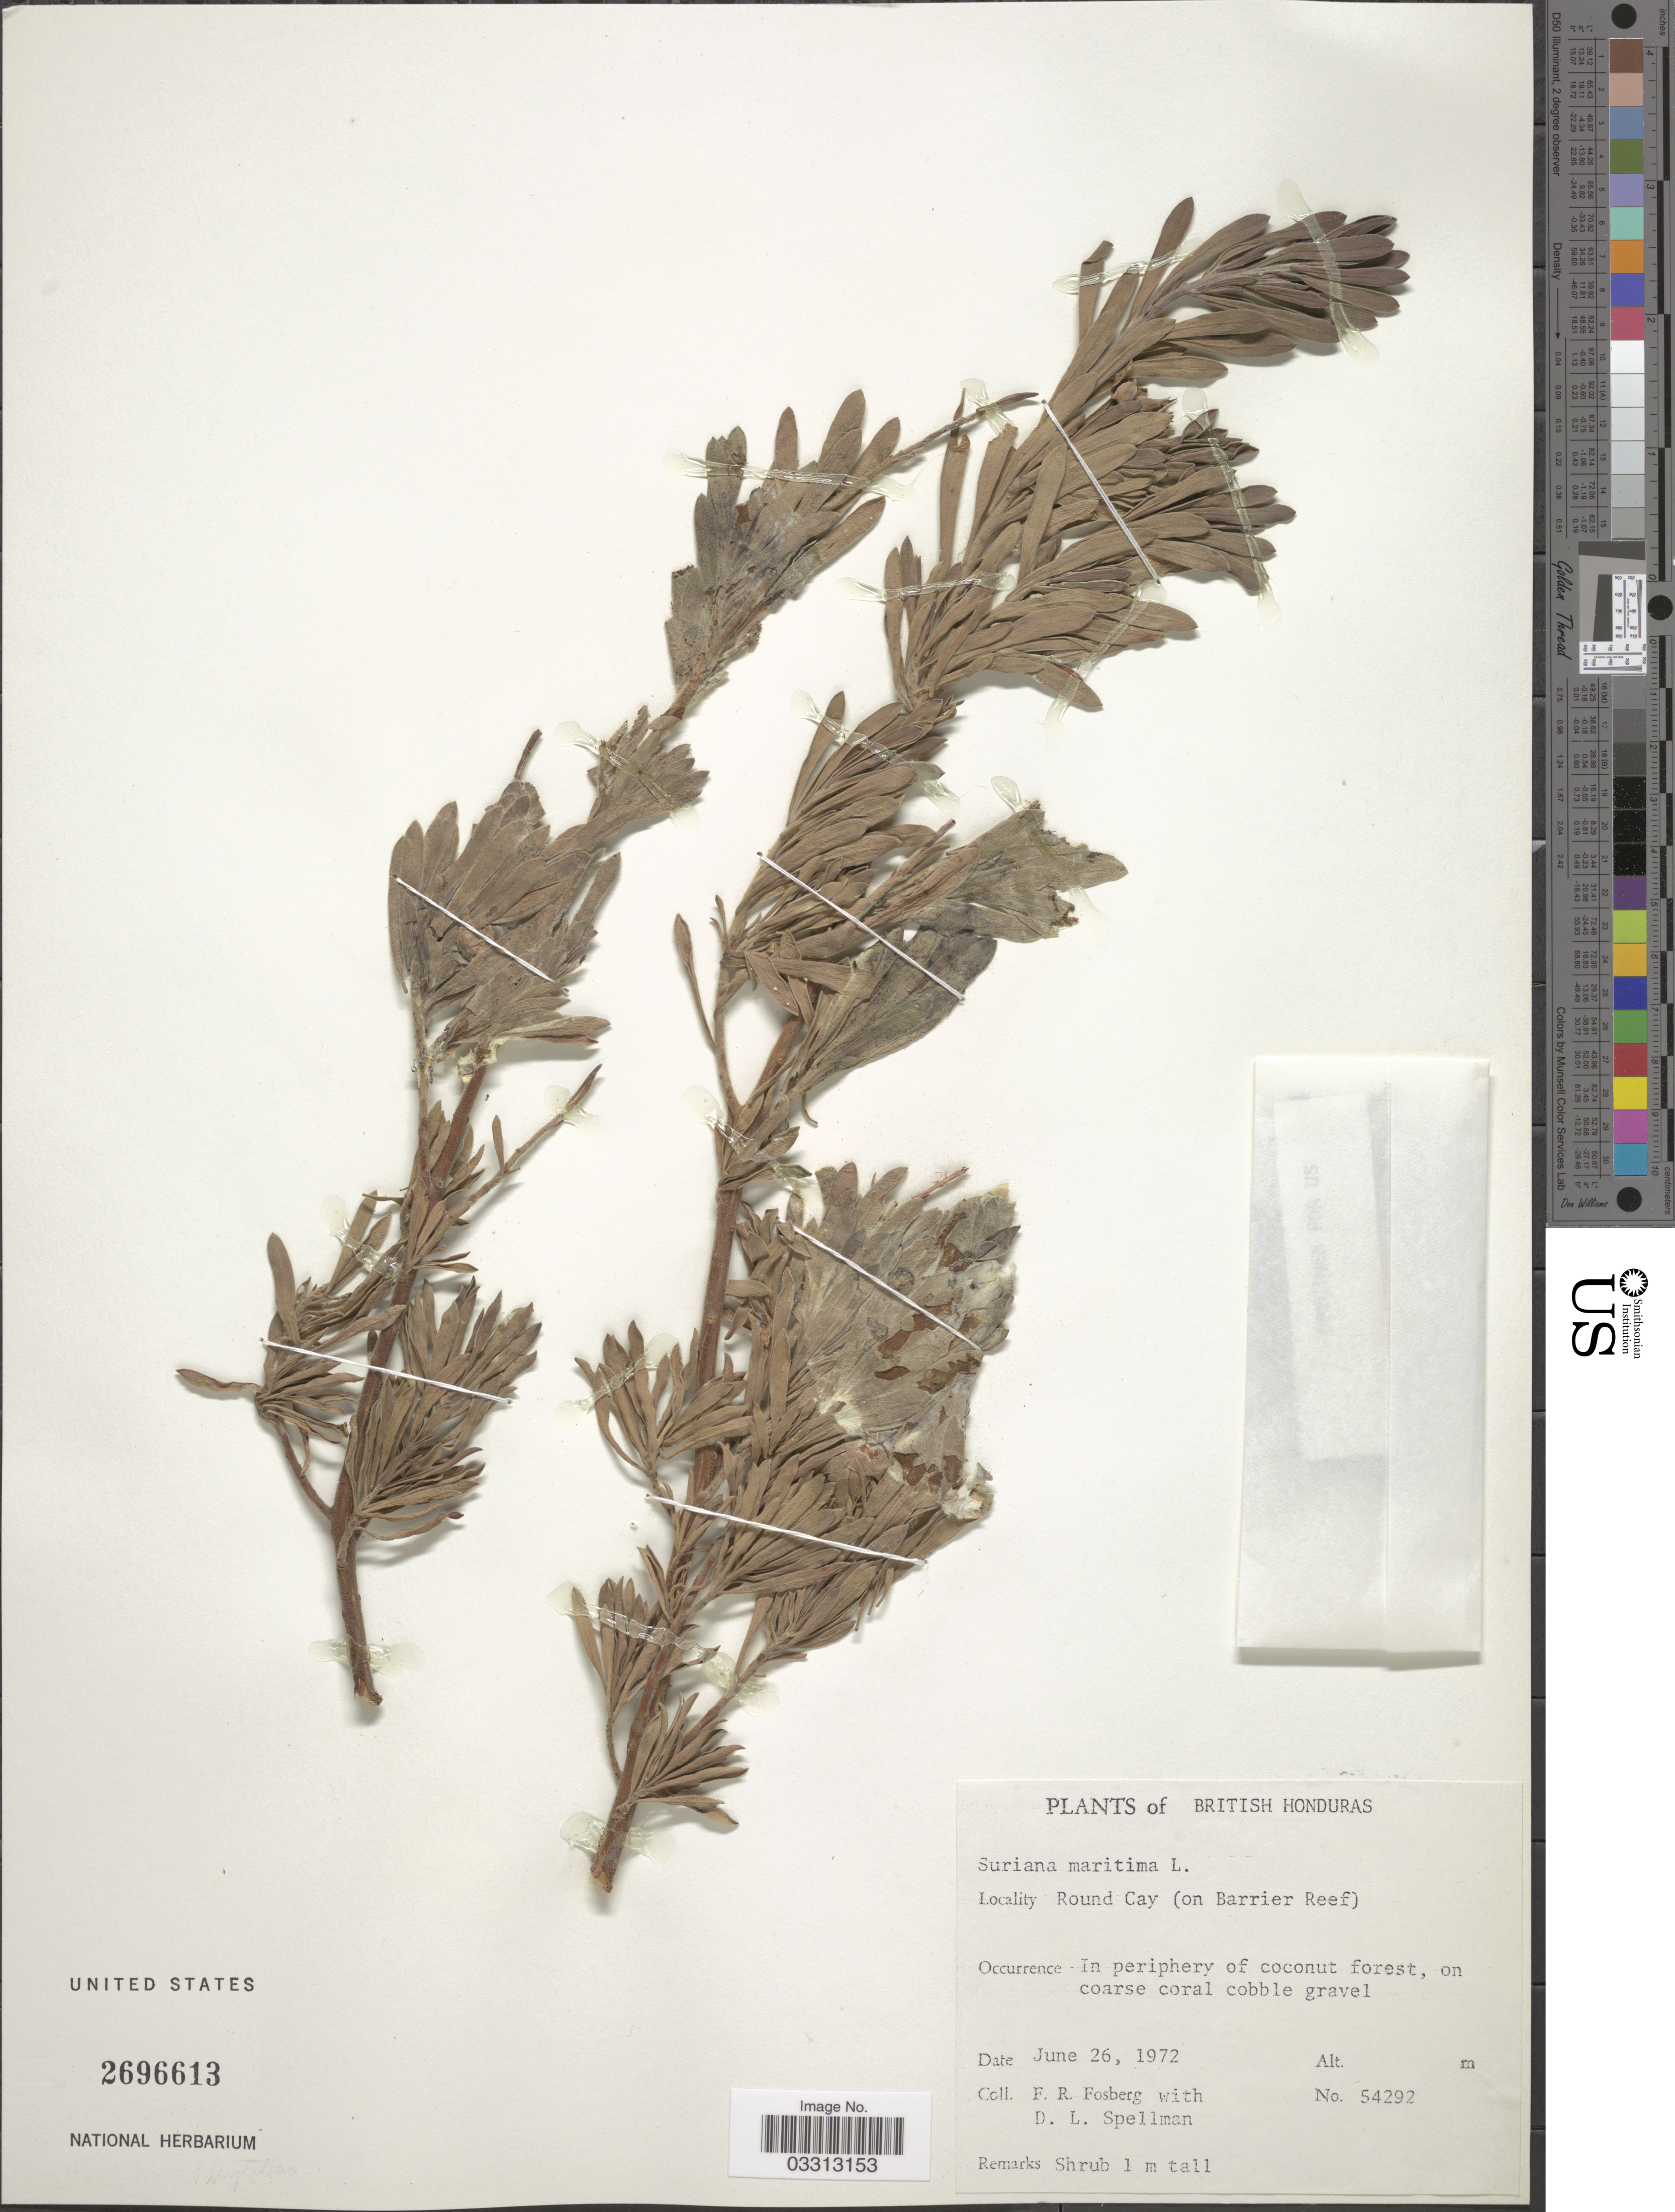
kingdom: Plantae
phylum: Tracheophyta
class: Magnoliopsida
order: Fabales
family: Surianaceae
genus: Suriana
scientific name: Suriana maritima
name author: L.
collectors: F. R. Fosberg & D. L. Spellman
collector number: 54292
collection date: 1972-06-26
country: Belize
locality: British Honduras. Round Cay (on Barrier Reef).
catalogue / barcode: US 2696613